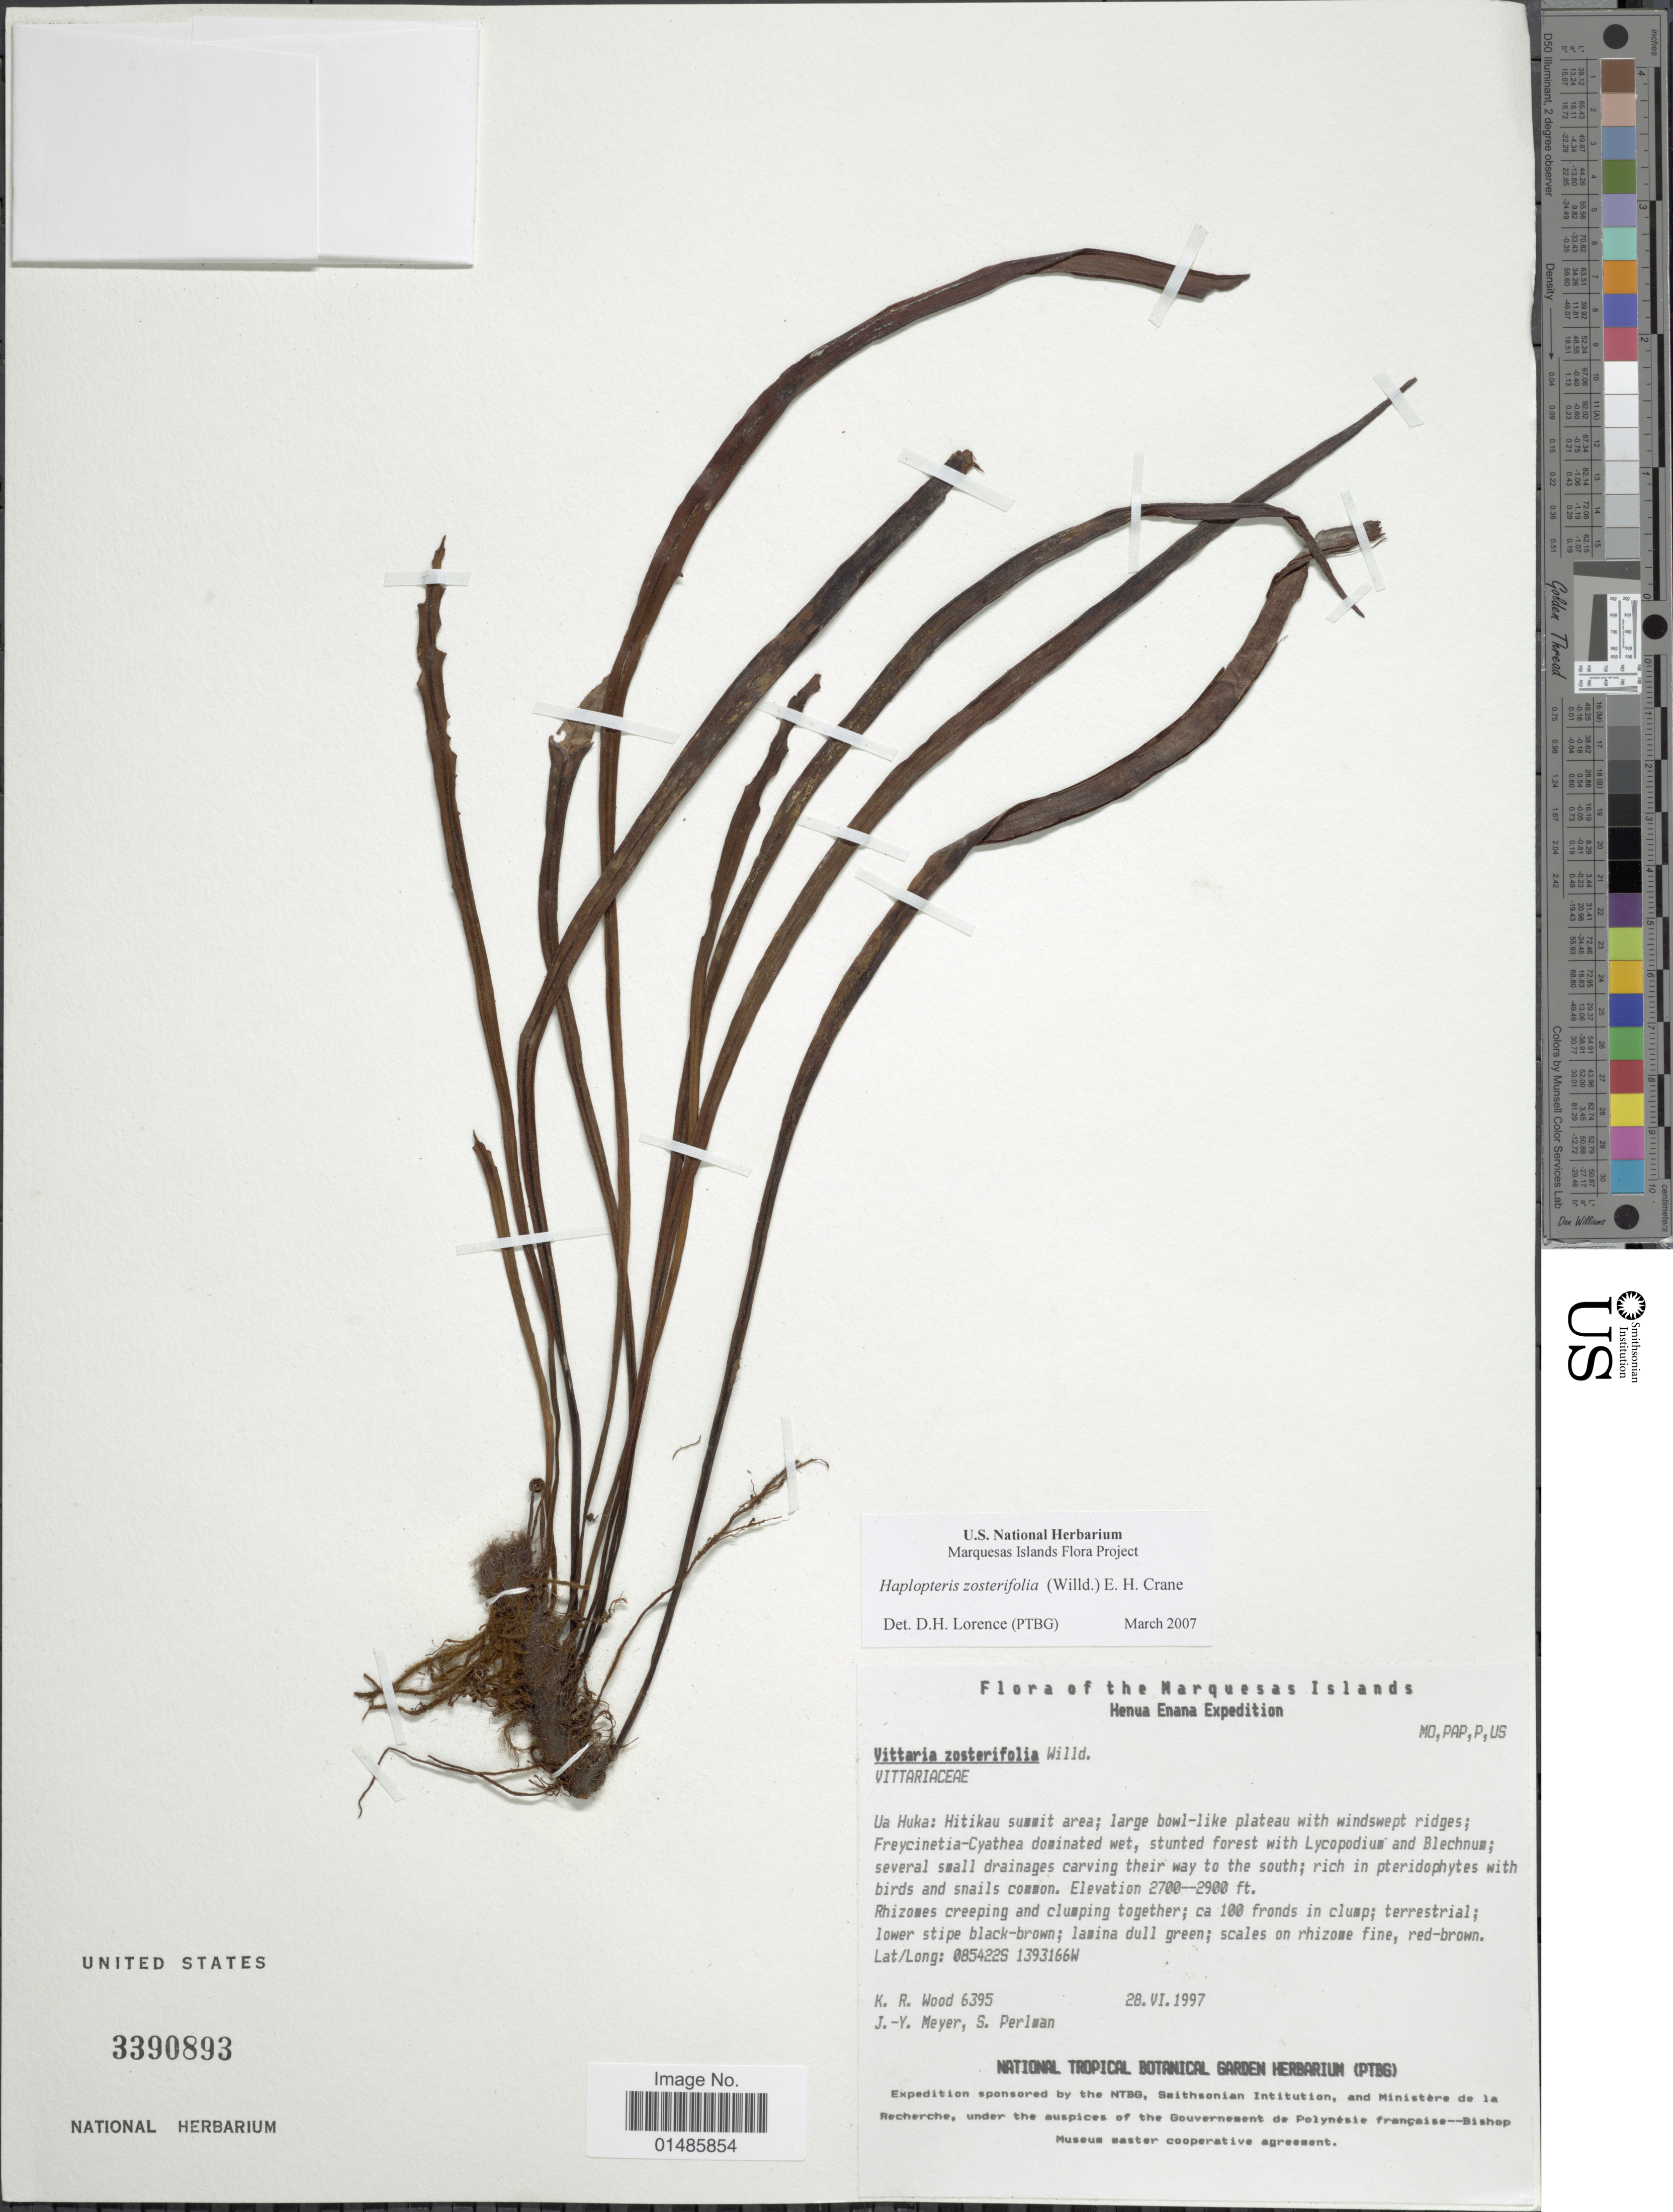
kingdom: Plantae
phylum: Tracheophyta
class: Polypodiopsida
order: Polypodiales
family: Pteridaceae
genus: Haplopteris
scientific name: Haplopteris zosterifolia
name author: (Willd.) E.H. Crane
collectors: K. R. Wood, J.-Y. Meyer & S. Perlman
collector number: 6395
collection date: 1997-06-28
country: French Polynesia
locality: Marquesas Islands. Ua Huka: Hitikau summit area; large bowl-like plateau with windswept ridges.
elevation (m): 823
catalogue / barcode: US 3390893